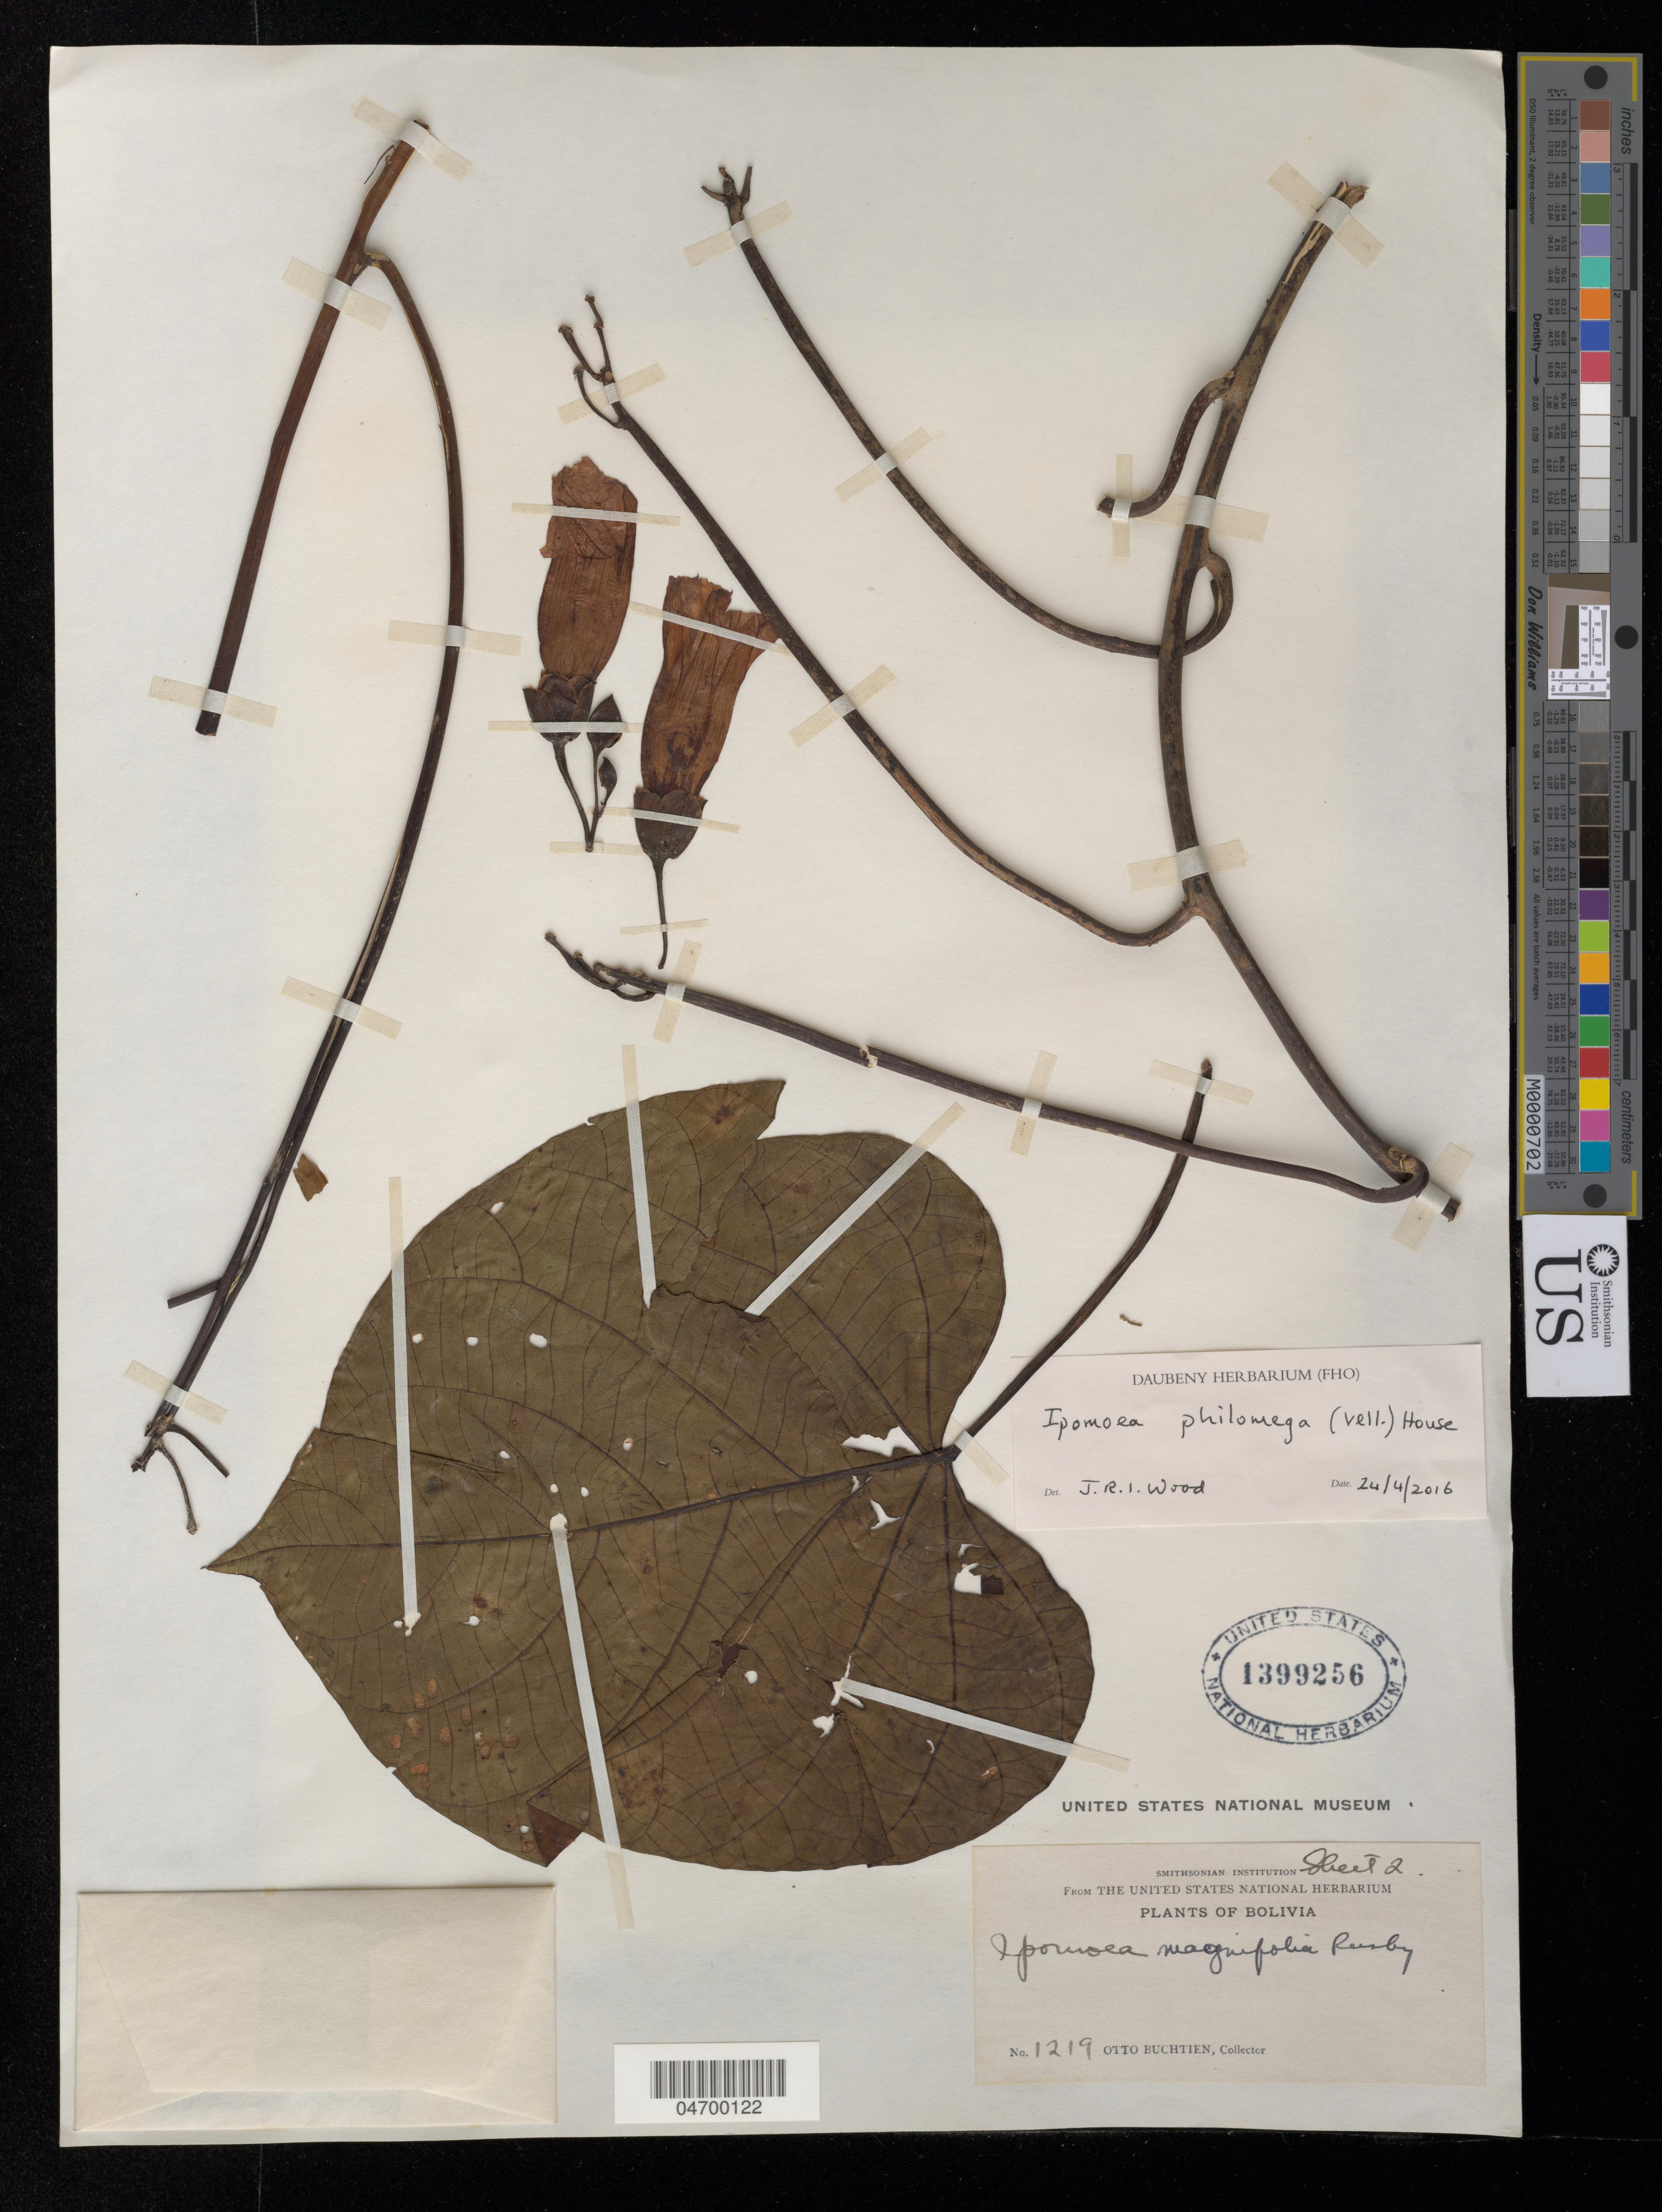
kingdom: Plantae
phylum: Tracheophyta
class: Magnoliopsida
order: Solanales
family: Convolvulaceae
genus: Ipomoea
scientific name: Ipomoea philomega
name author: (Vell.) House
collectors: O. Buchtien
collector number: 1219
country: Bolivia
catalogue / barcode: US 1399256